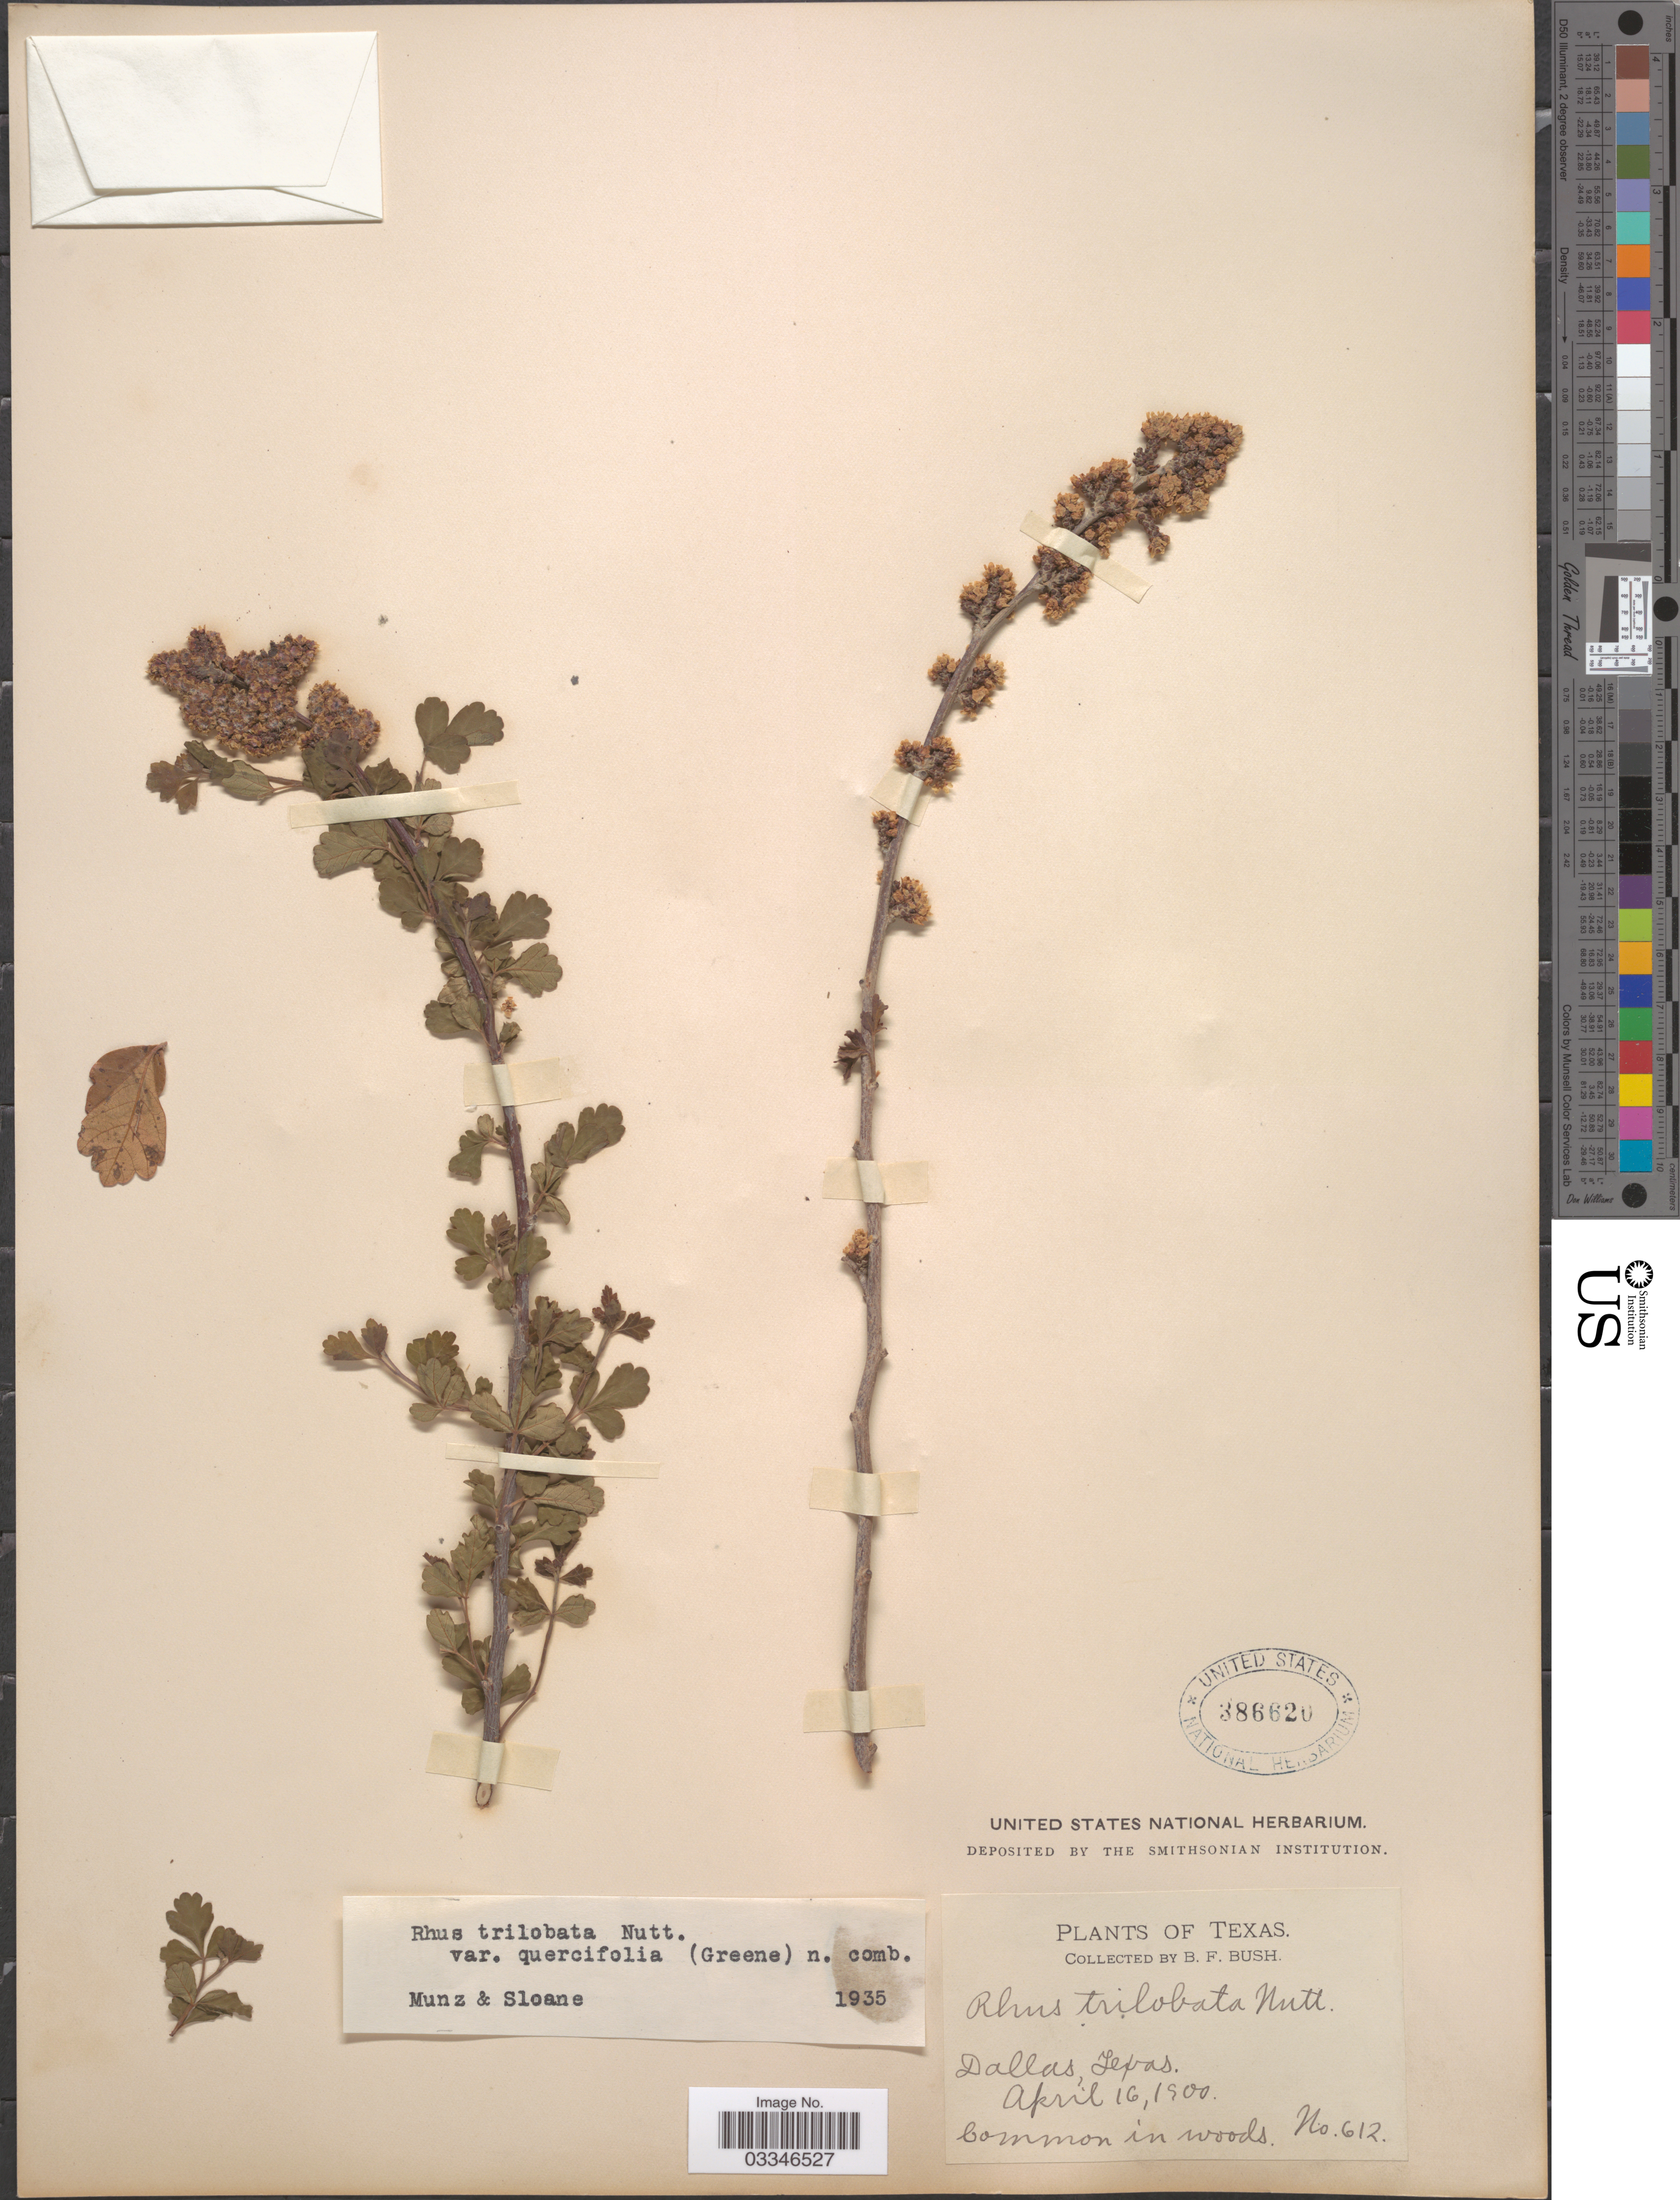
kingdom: Plantae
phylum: Tracheophyta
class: Magnoliopsida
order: Sapindales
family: Anacardiaceae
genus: Rhus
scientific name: Rhus trilobata var. quercifolia (Greene) Munz & Sloane ined.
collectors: B. F. Bush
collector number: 612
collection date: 1900-04-16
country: United States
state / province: Texas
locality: Dallas.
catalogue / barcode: US 386620